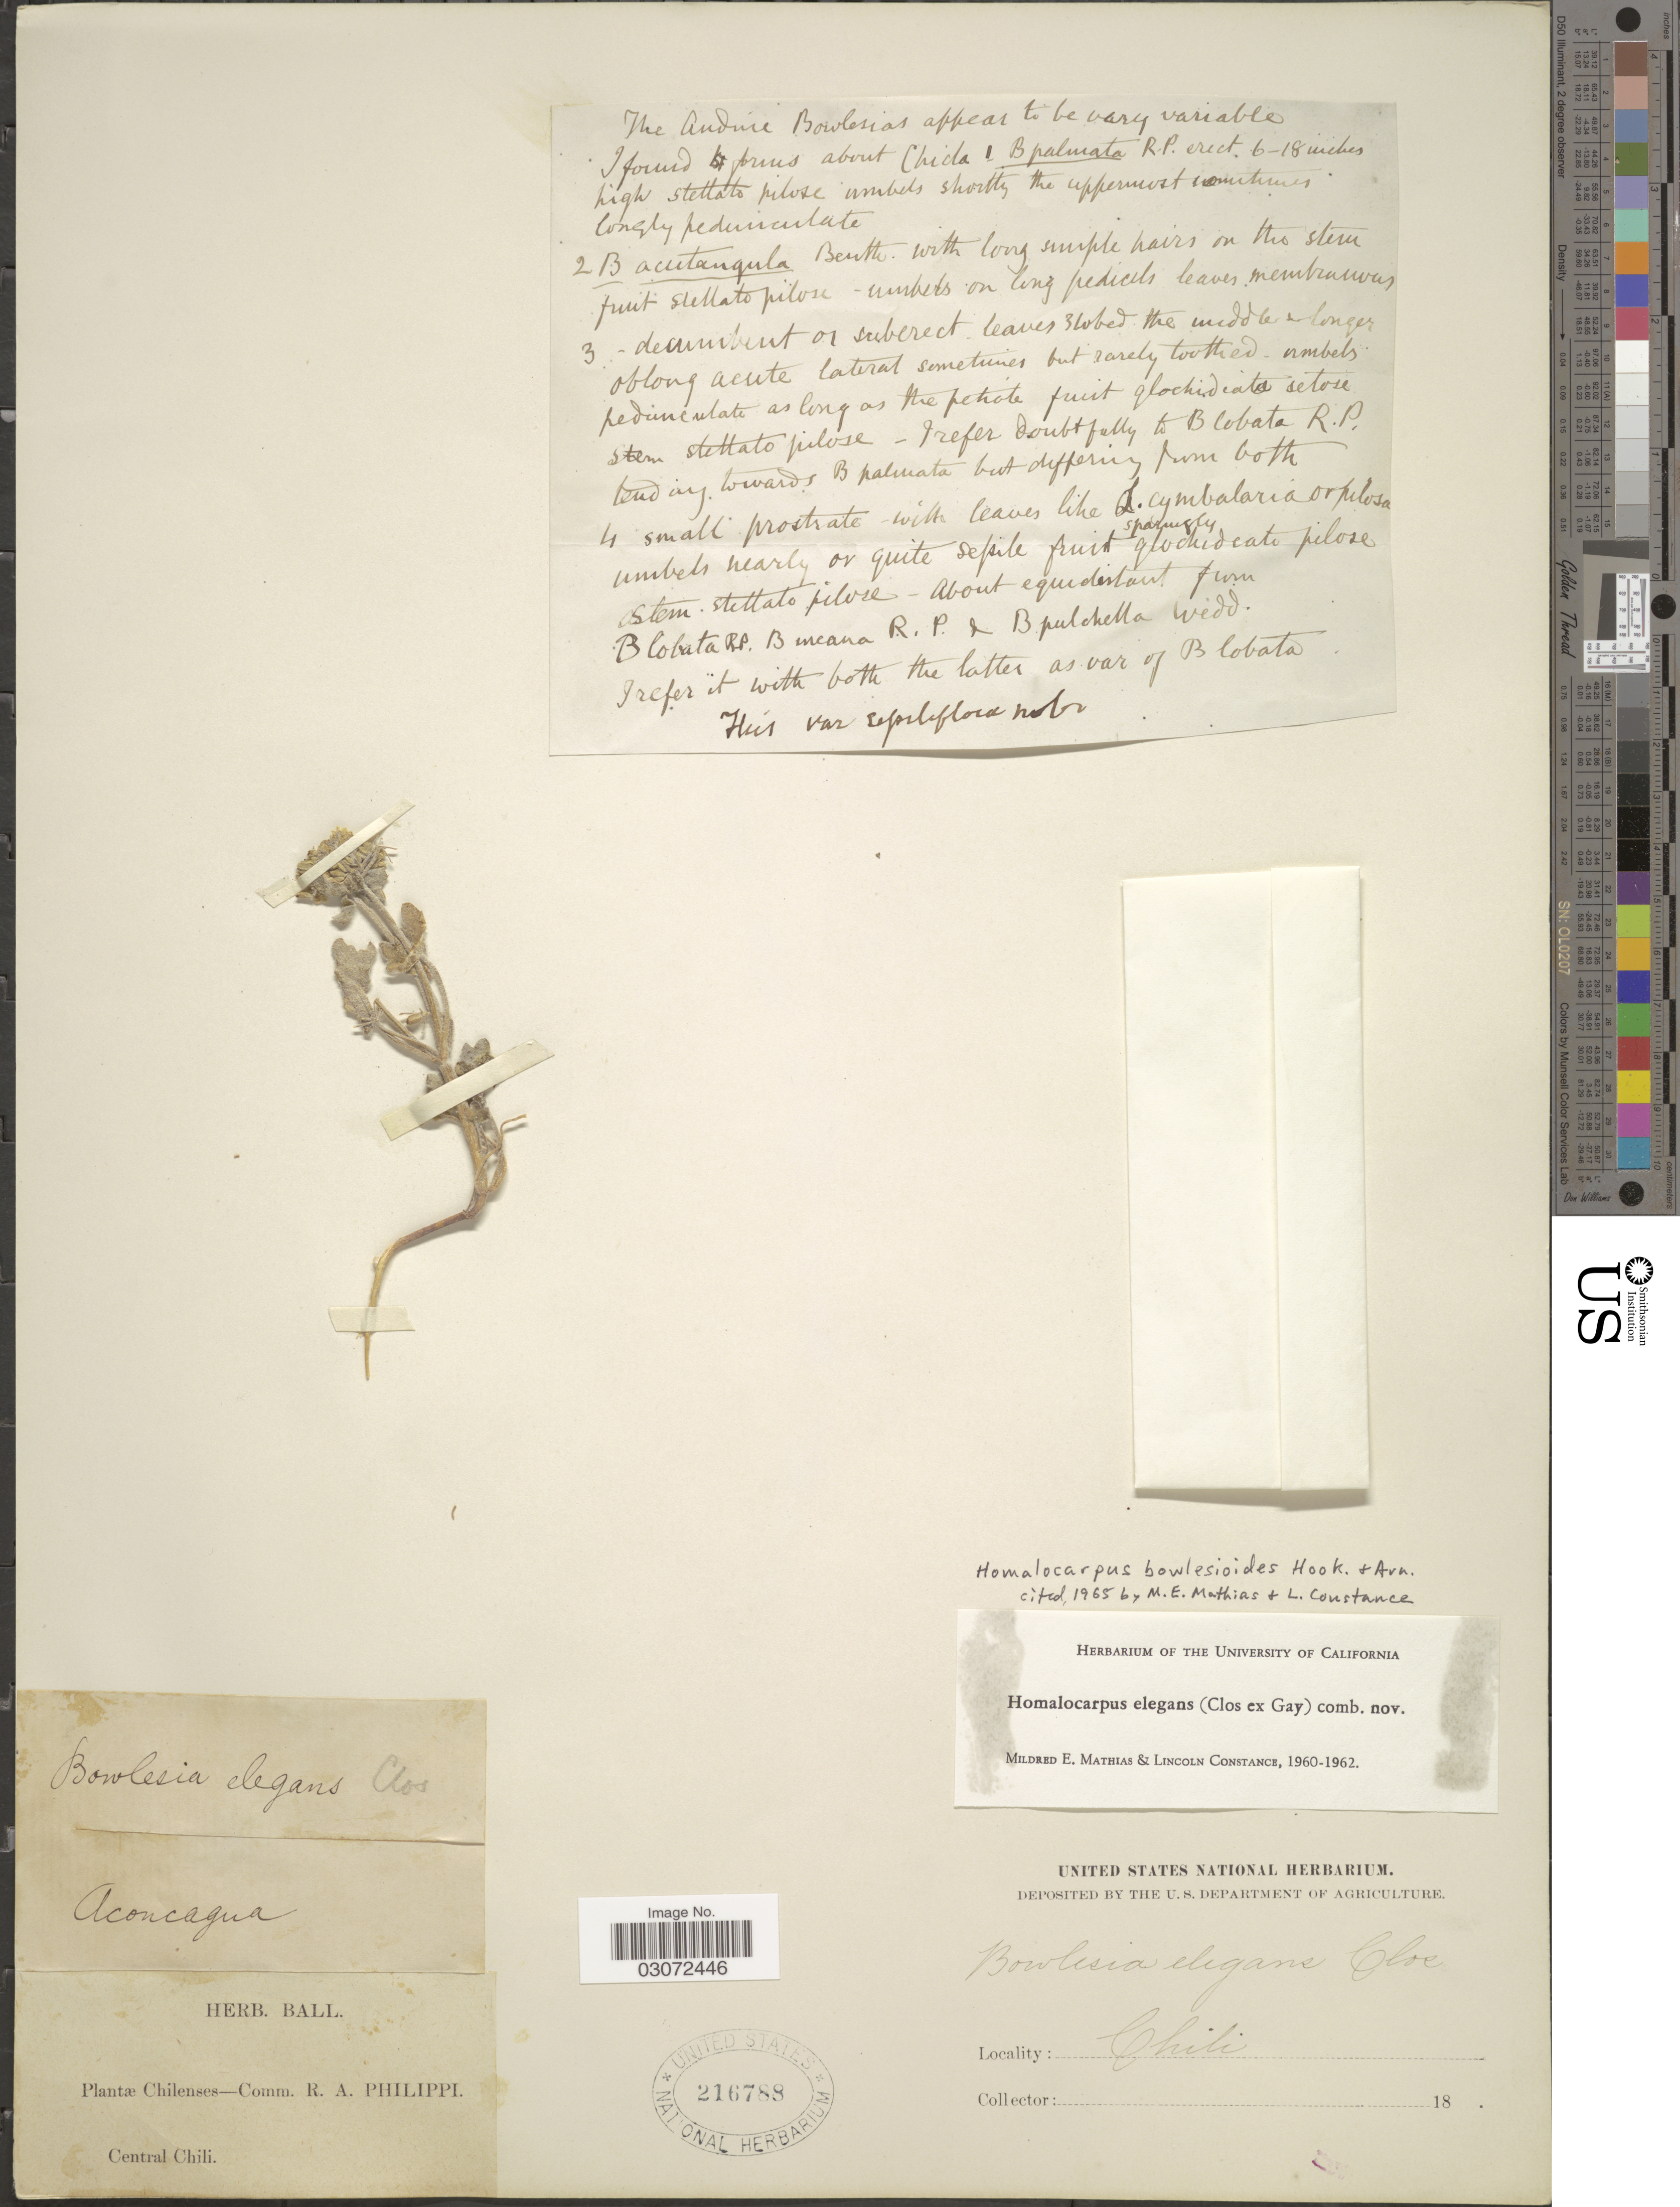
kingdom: Plantae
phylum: Tracheophyta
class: Magnoliopsida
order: Apiales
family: Apiaceae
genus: Homalocarpus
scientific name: Homalocarpus bowlesioides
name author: Hook.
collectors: ex herb. United States National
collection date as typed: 18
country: Chile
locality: Central Chili.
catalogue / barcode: US 216788